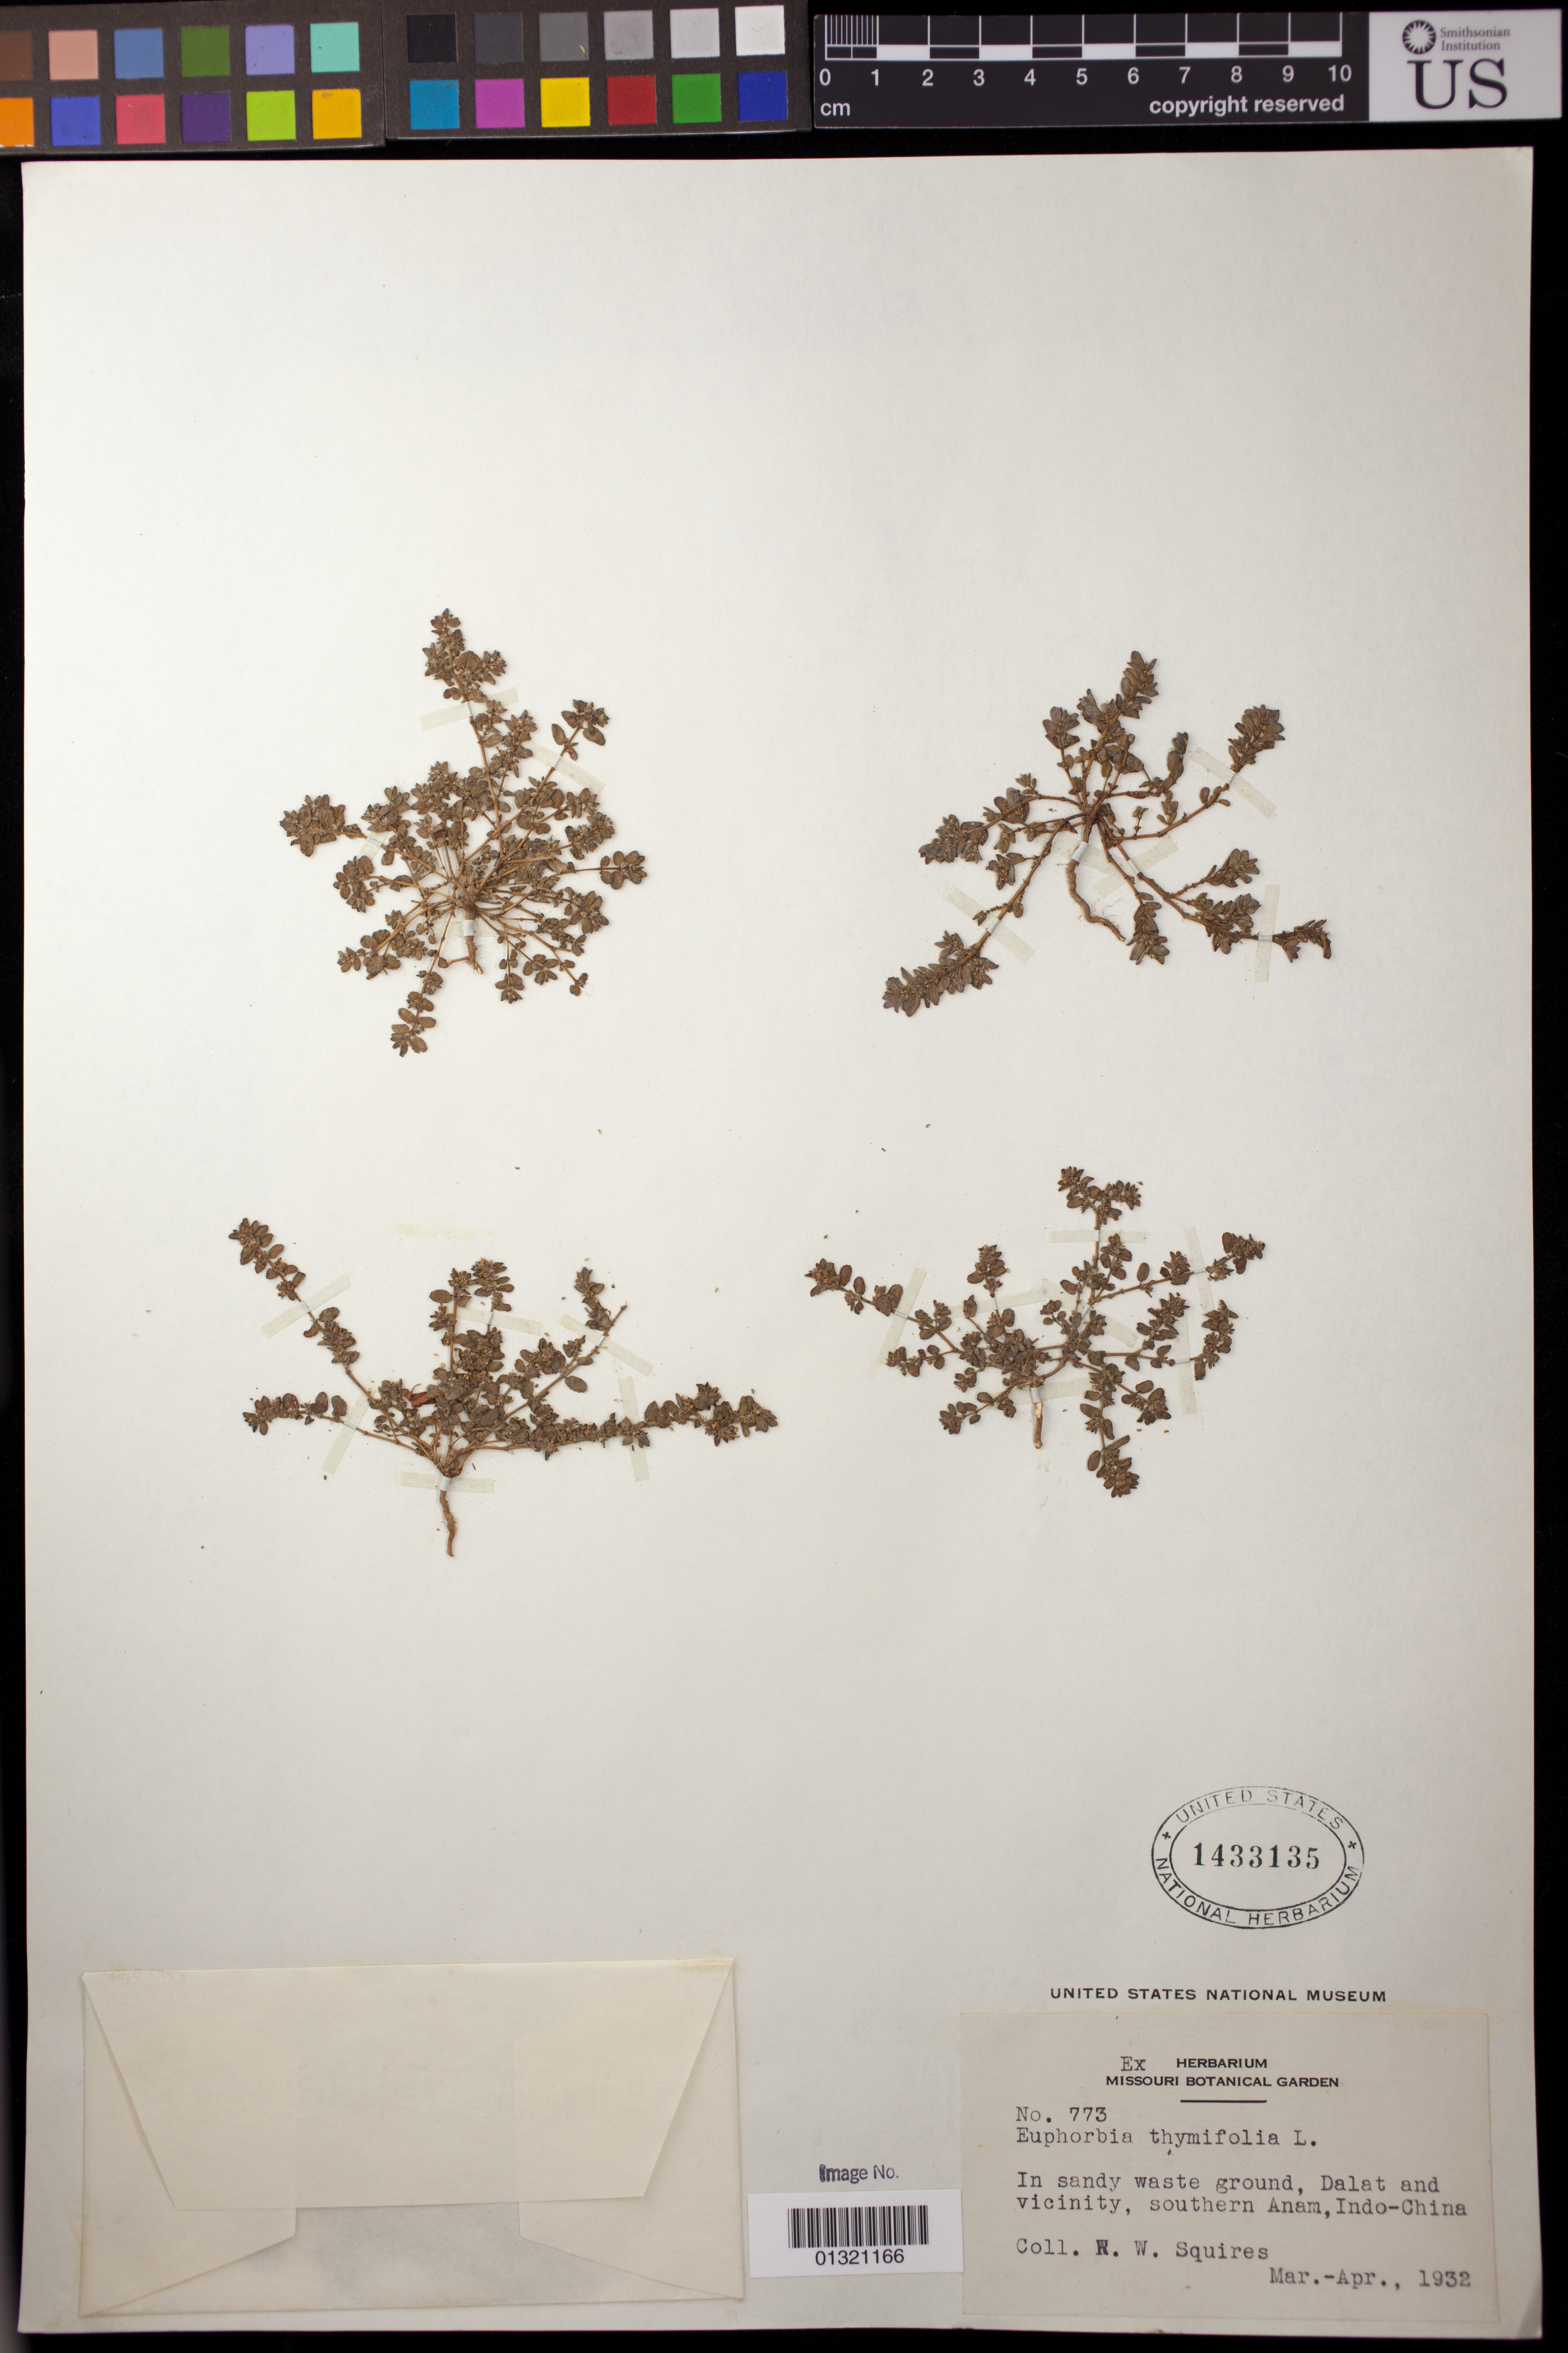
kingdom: Plantae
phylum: Tracheophyta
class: Magnoliopsida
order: Malpighiales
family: Euphorbiaceae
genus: Euphorbia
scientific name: Euphorbia thymifolia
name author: L.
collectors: R. Squires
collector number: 773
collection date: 1932-03/1932-04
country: Vietnam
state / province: Lâm Đồng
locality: Dalat [Da Lat] and vicinity, southern Anam [Annam]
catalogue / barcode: US 1433135